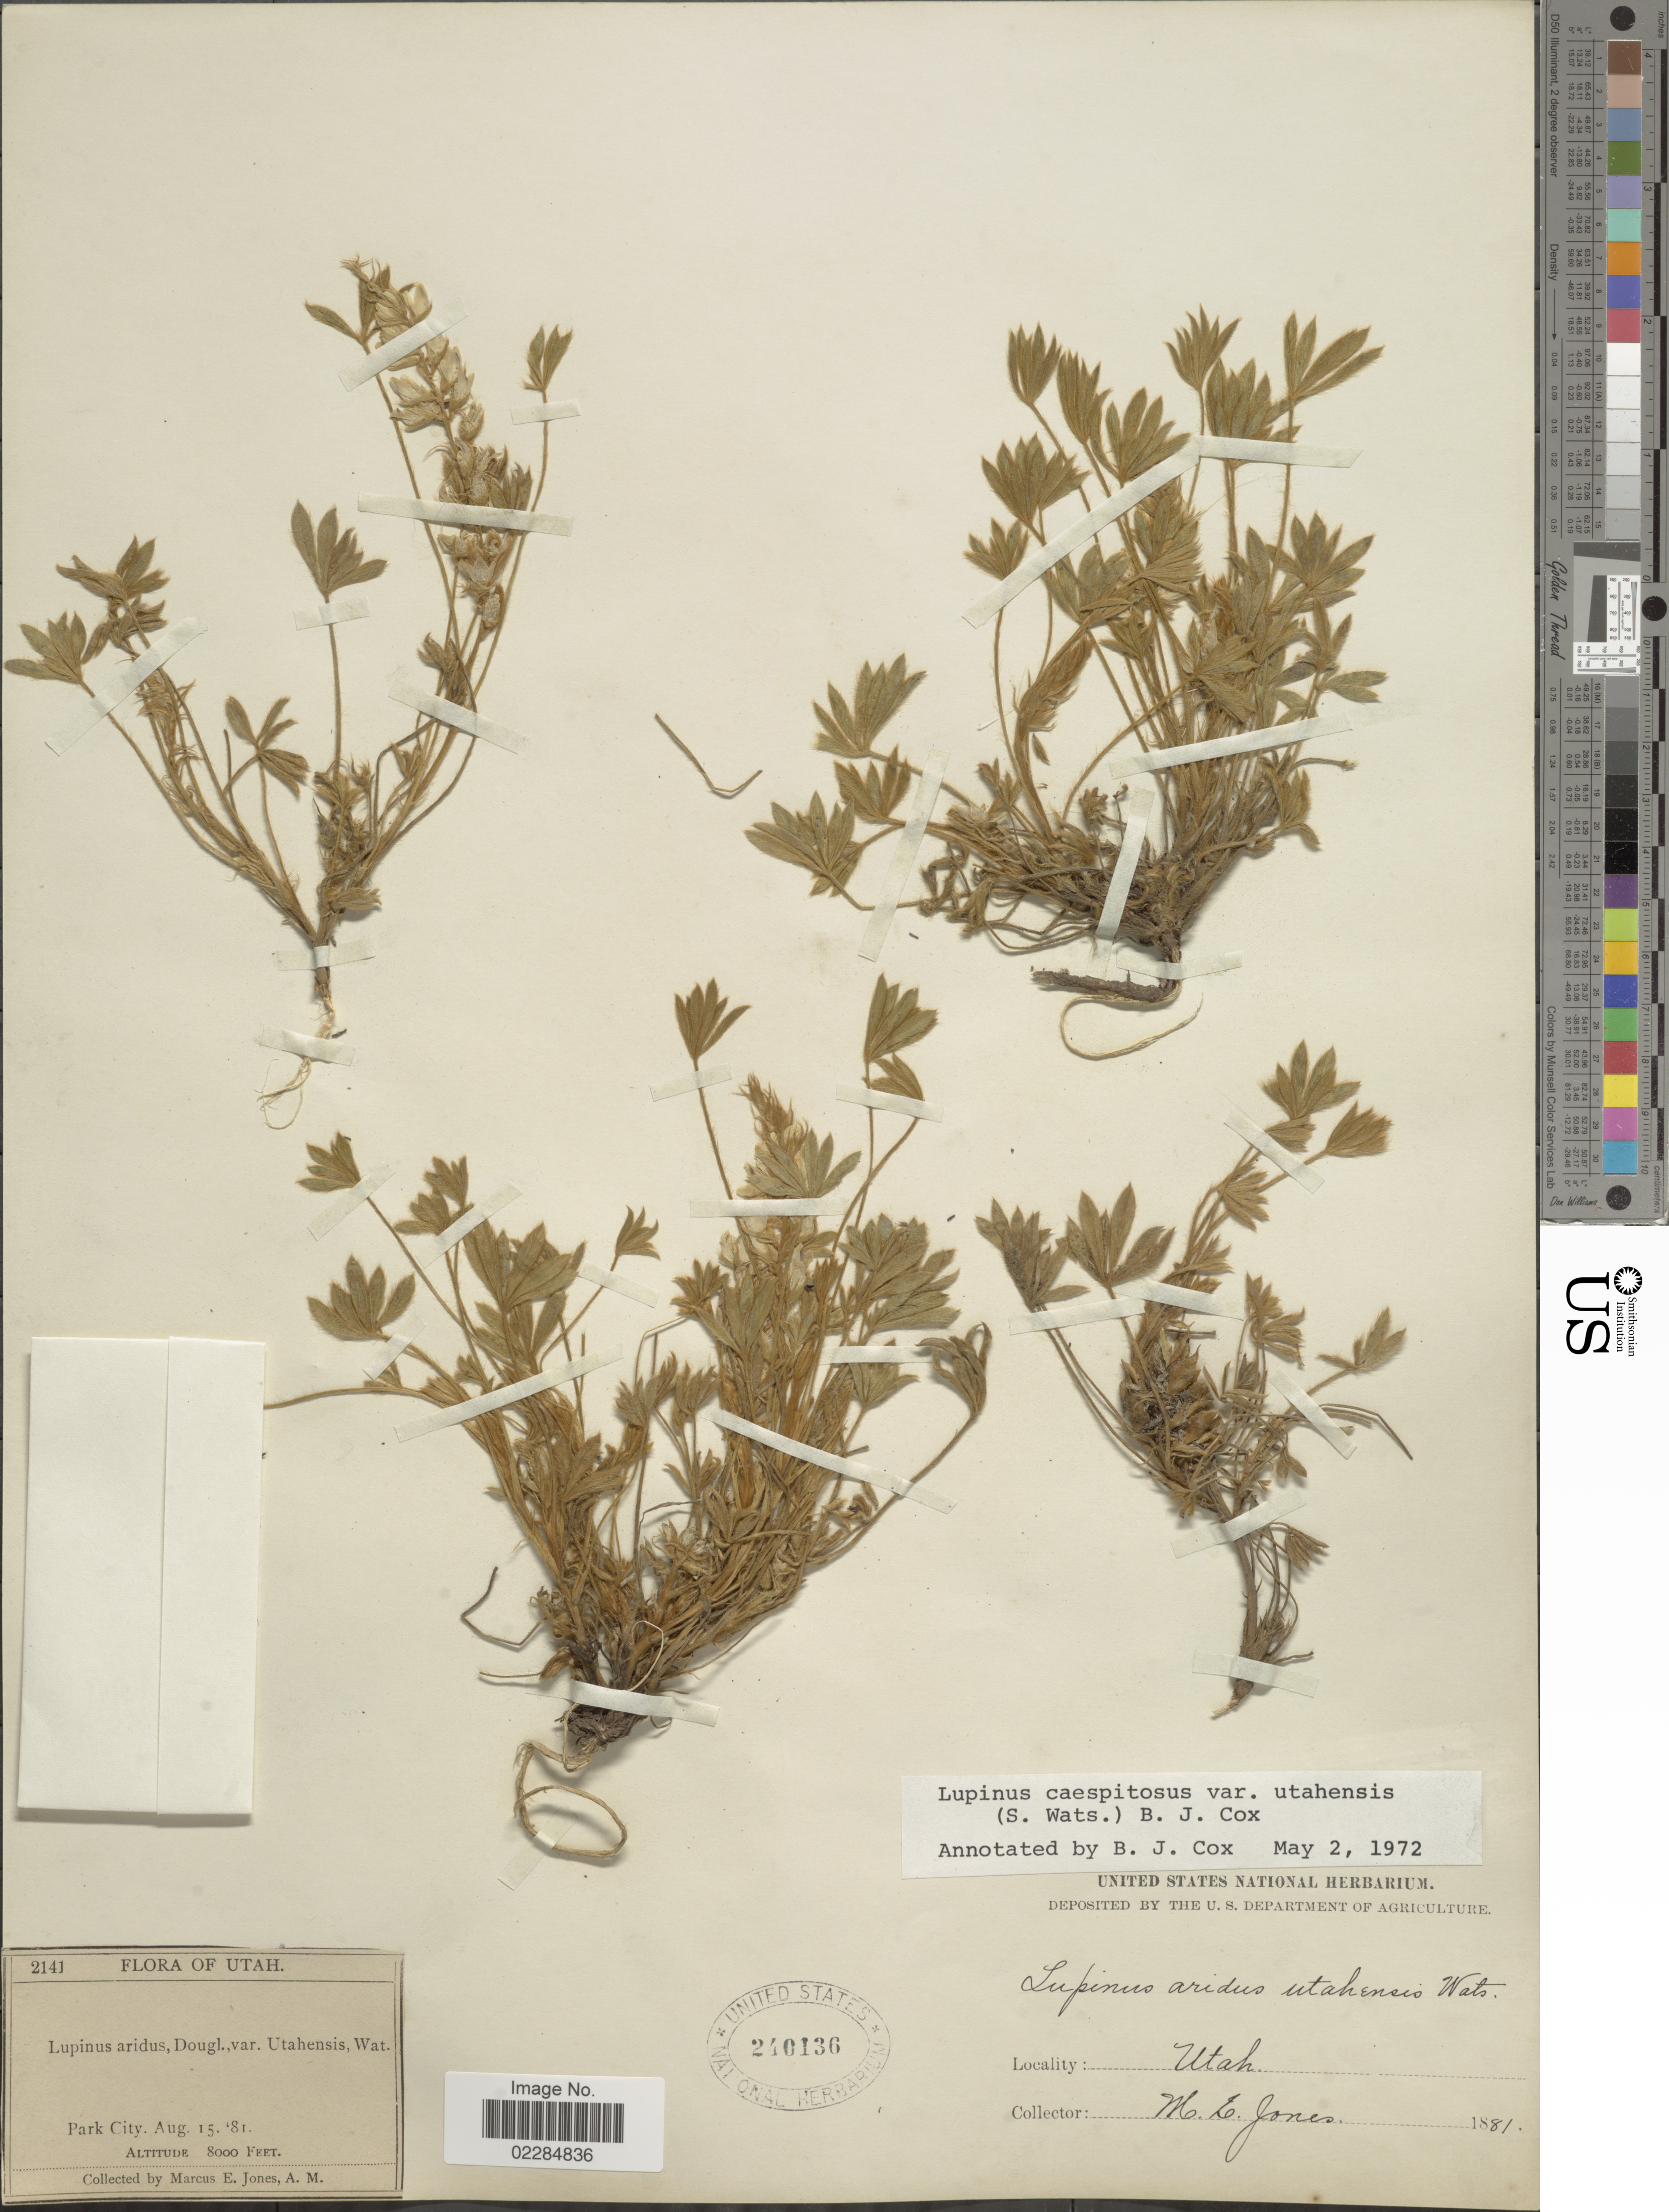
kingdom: Plantae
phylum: Tracheophyta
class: Magnoliopsida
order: Fabales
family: Fabaceae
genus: Lupinus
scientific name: Lupinus caespitosus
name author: Nutt.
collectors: M. E. Jones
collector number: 2141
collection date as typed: Transcribed d/m/y: 15/8/81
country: United States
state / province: Utah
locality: Park City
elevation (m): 2438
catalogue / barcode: US 240136